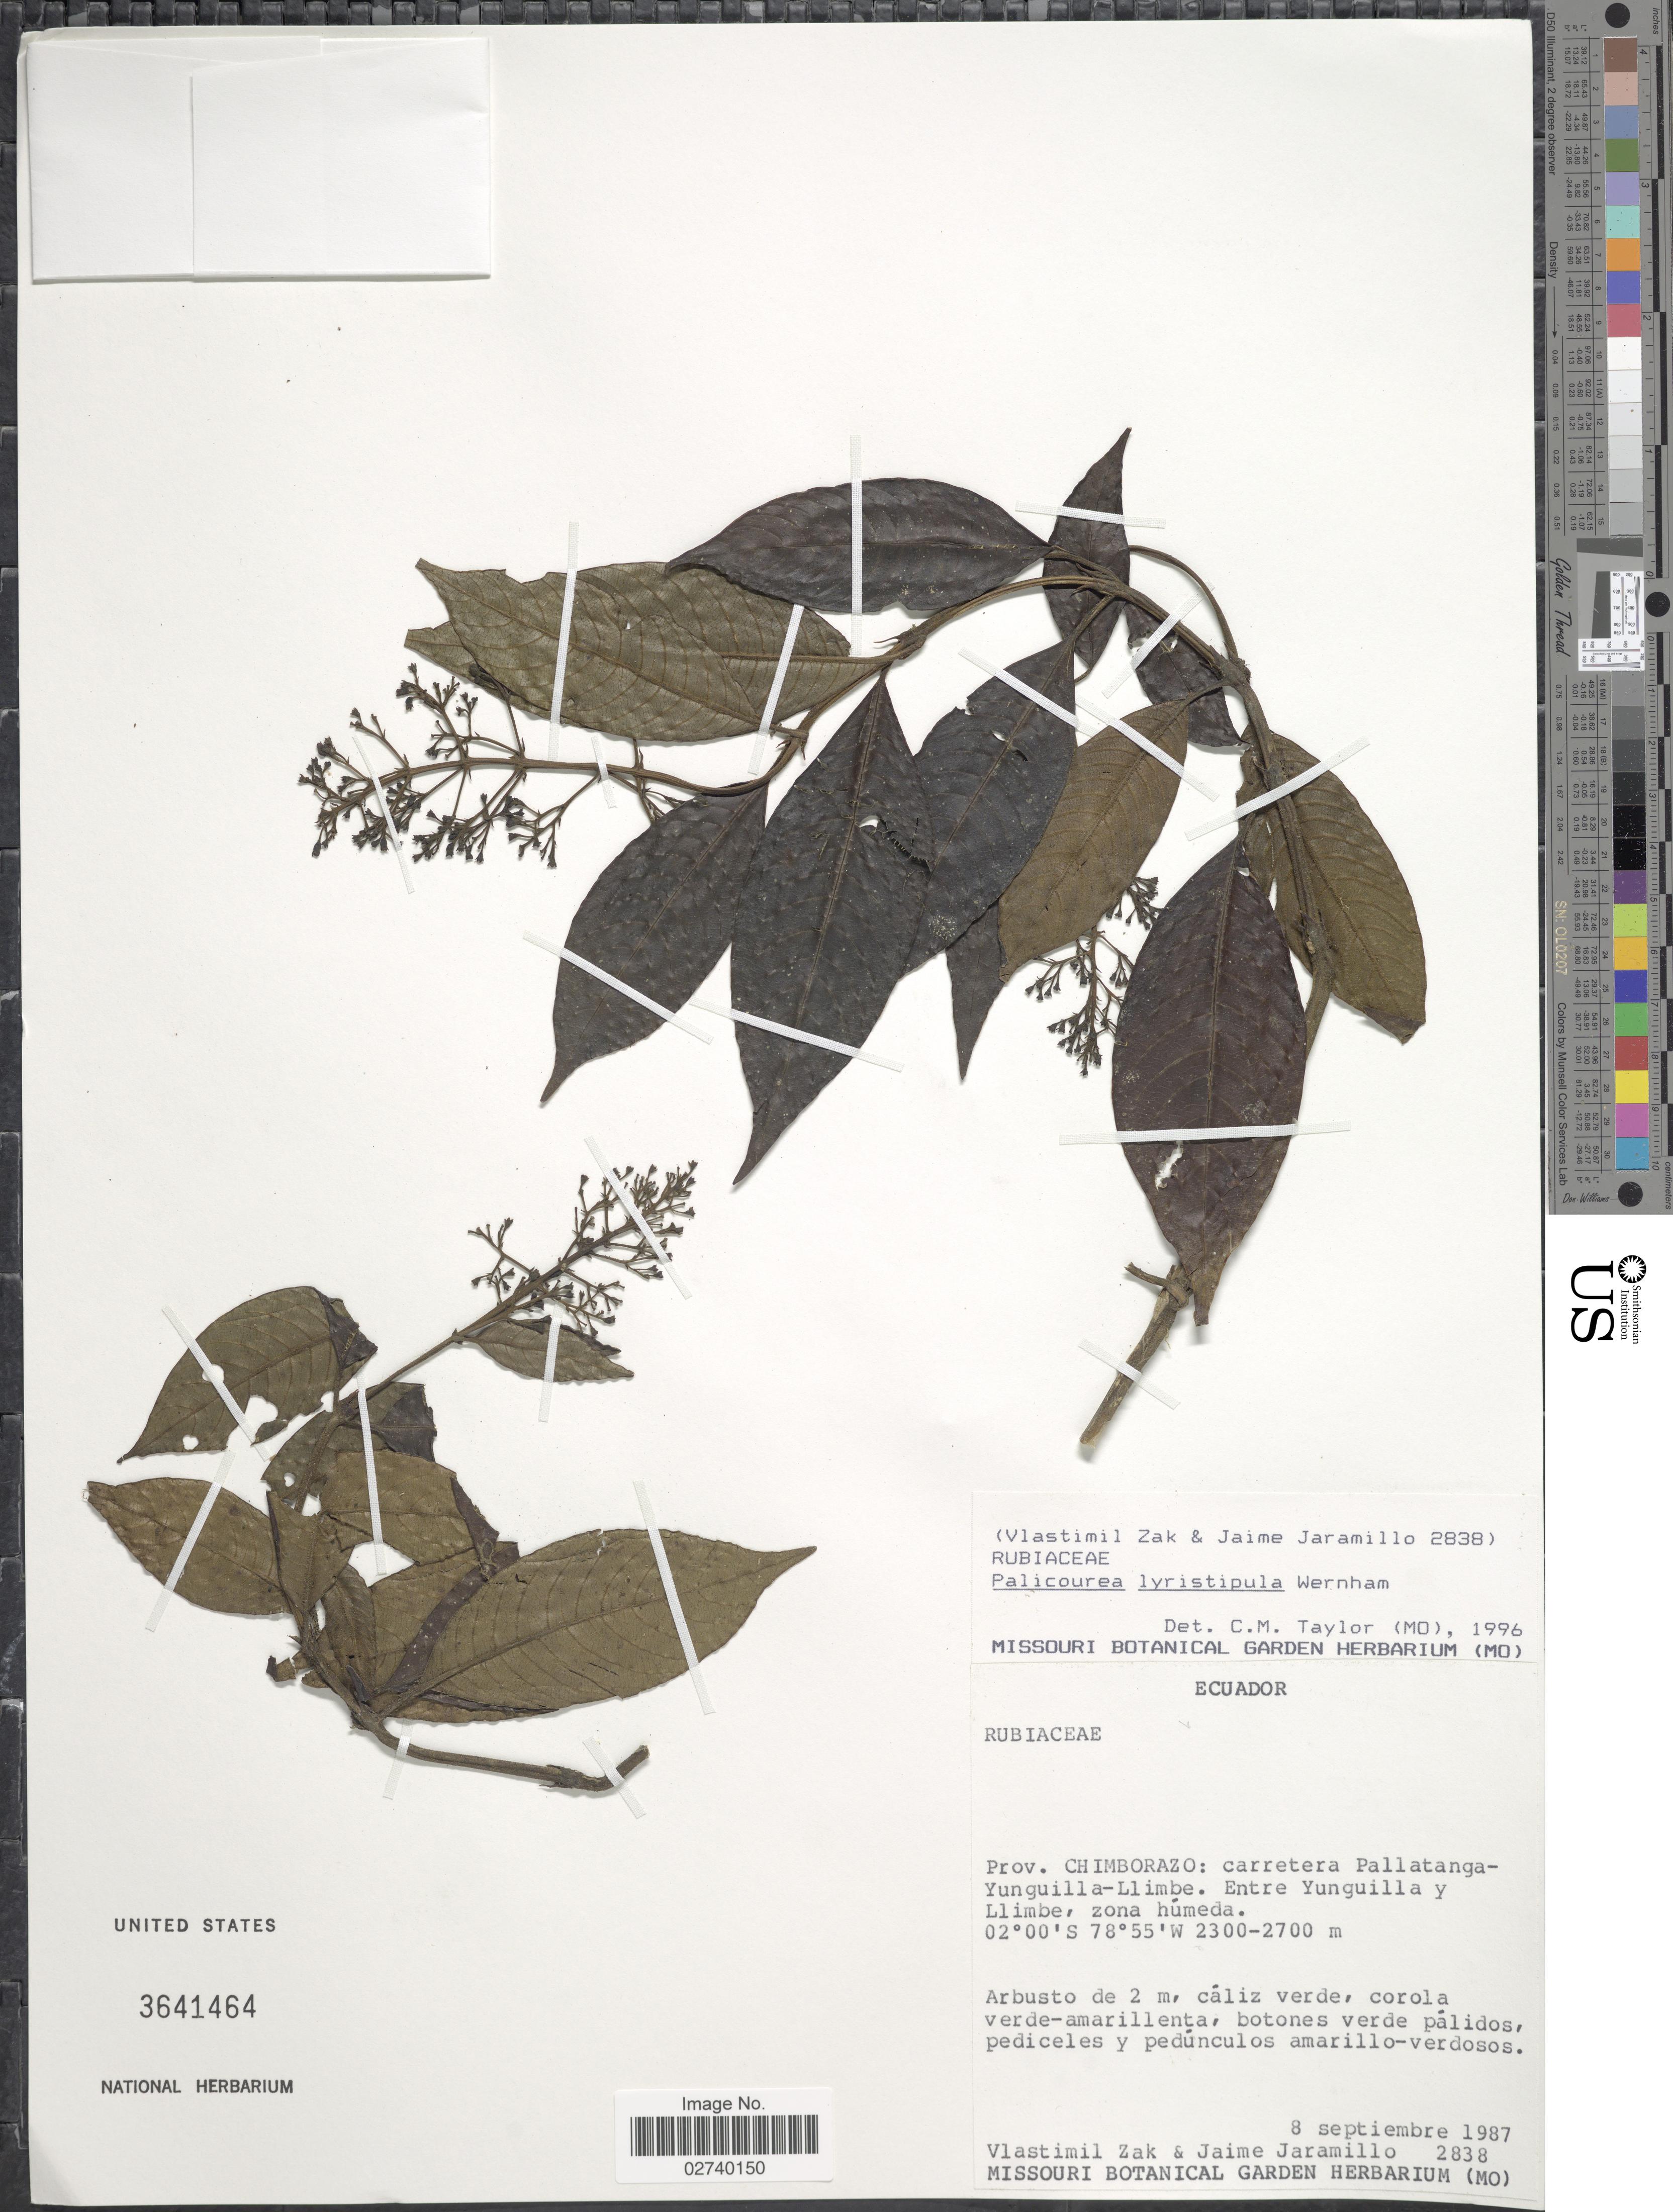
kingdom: Plantae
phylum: Tracheophyta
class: Magnoliopsida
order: Gentianales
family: Rubiaceae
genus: Palicourea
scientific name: Palicourea lyristipula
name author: Wernham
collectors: V. Zak & J. Jaramillo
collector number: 2838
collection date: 1987-09-08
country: Ecuador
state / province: Chimborazo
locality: Carretera Pallatanga-Yunguilla-Llimbe, Entre Yunguilla y Llimbe, zona humeda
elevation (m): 2300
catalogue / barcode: US 3641464